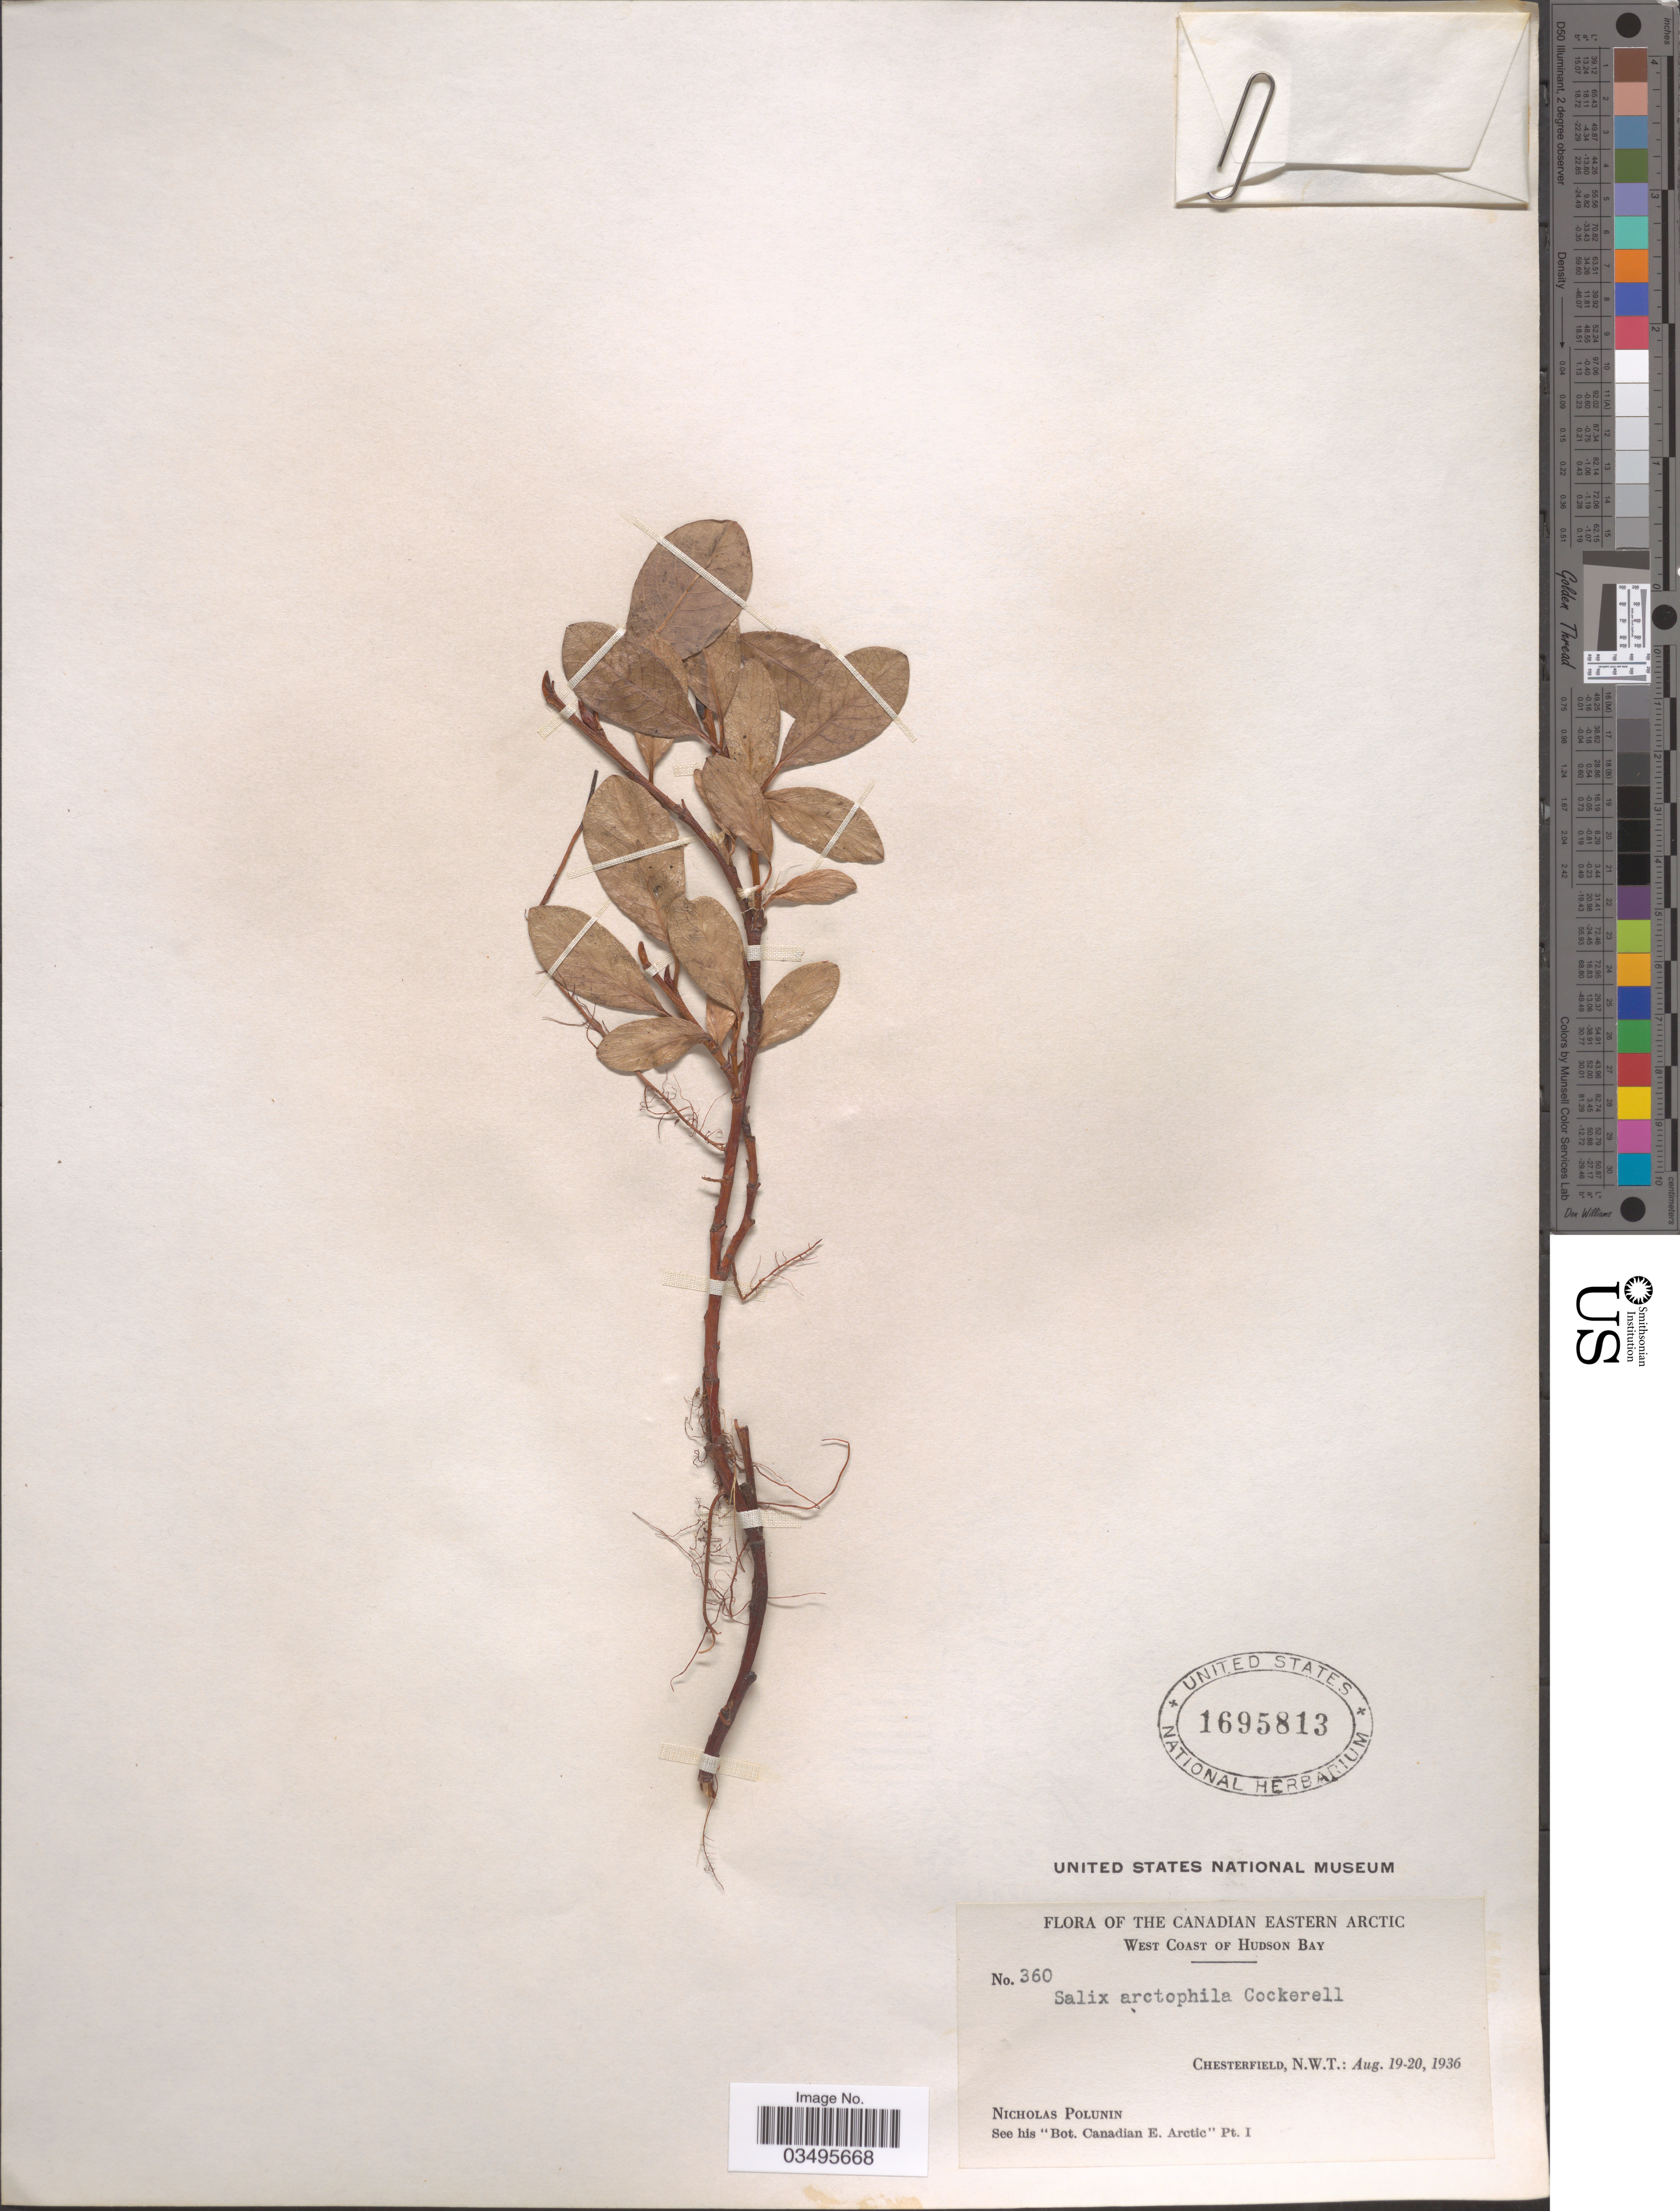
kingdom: Plantae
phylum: Tracheophyta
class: Magnoliopsida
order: Malpighiales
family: Salicaceae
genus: Salix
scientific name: Salix arctophila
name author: Cockerell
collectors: N. V. Polunin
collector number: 360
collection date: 1936-08-19/1936-08-20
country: Canada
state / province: Northwest Territories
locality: The Canadian Eastern Arctic. West Coast of Hudson Bay. Chesterfield, N.W.T.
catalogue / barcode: US 1695813